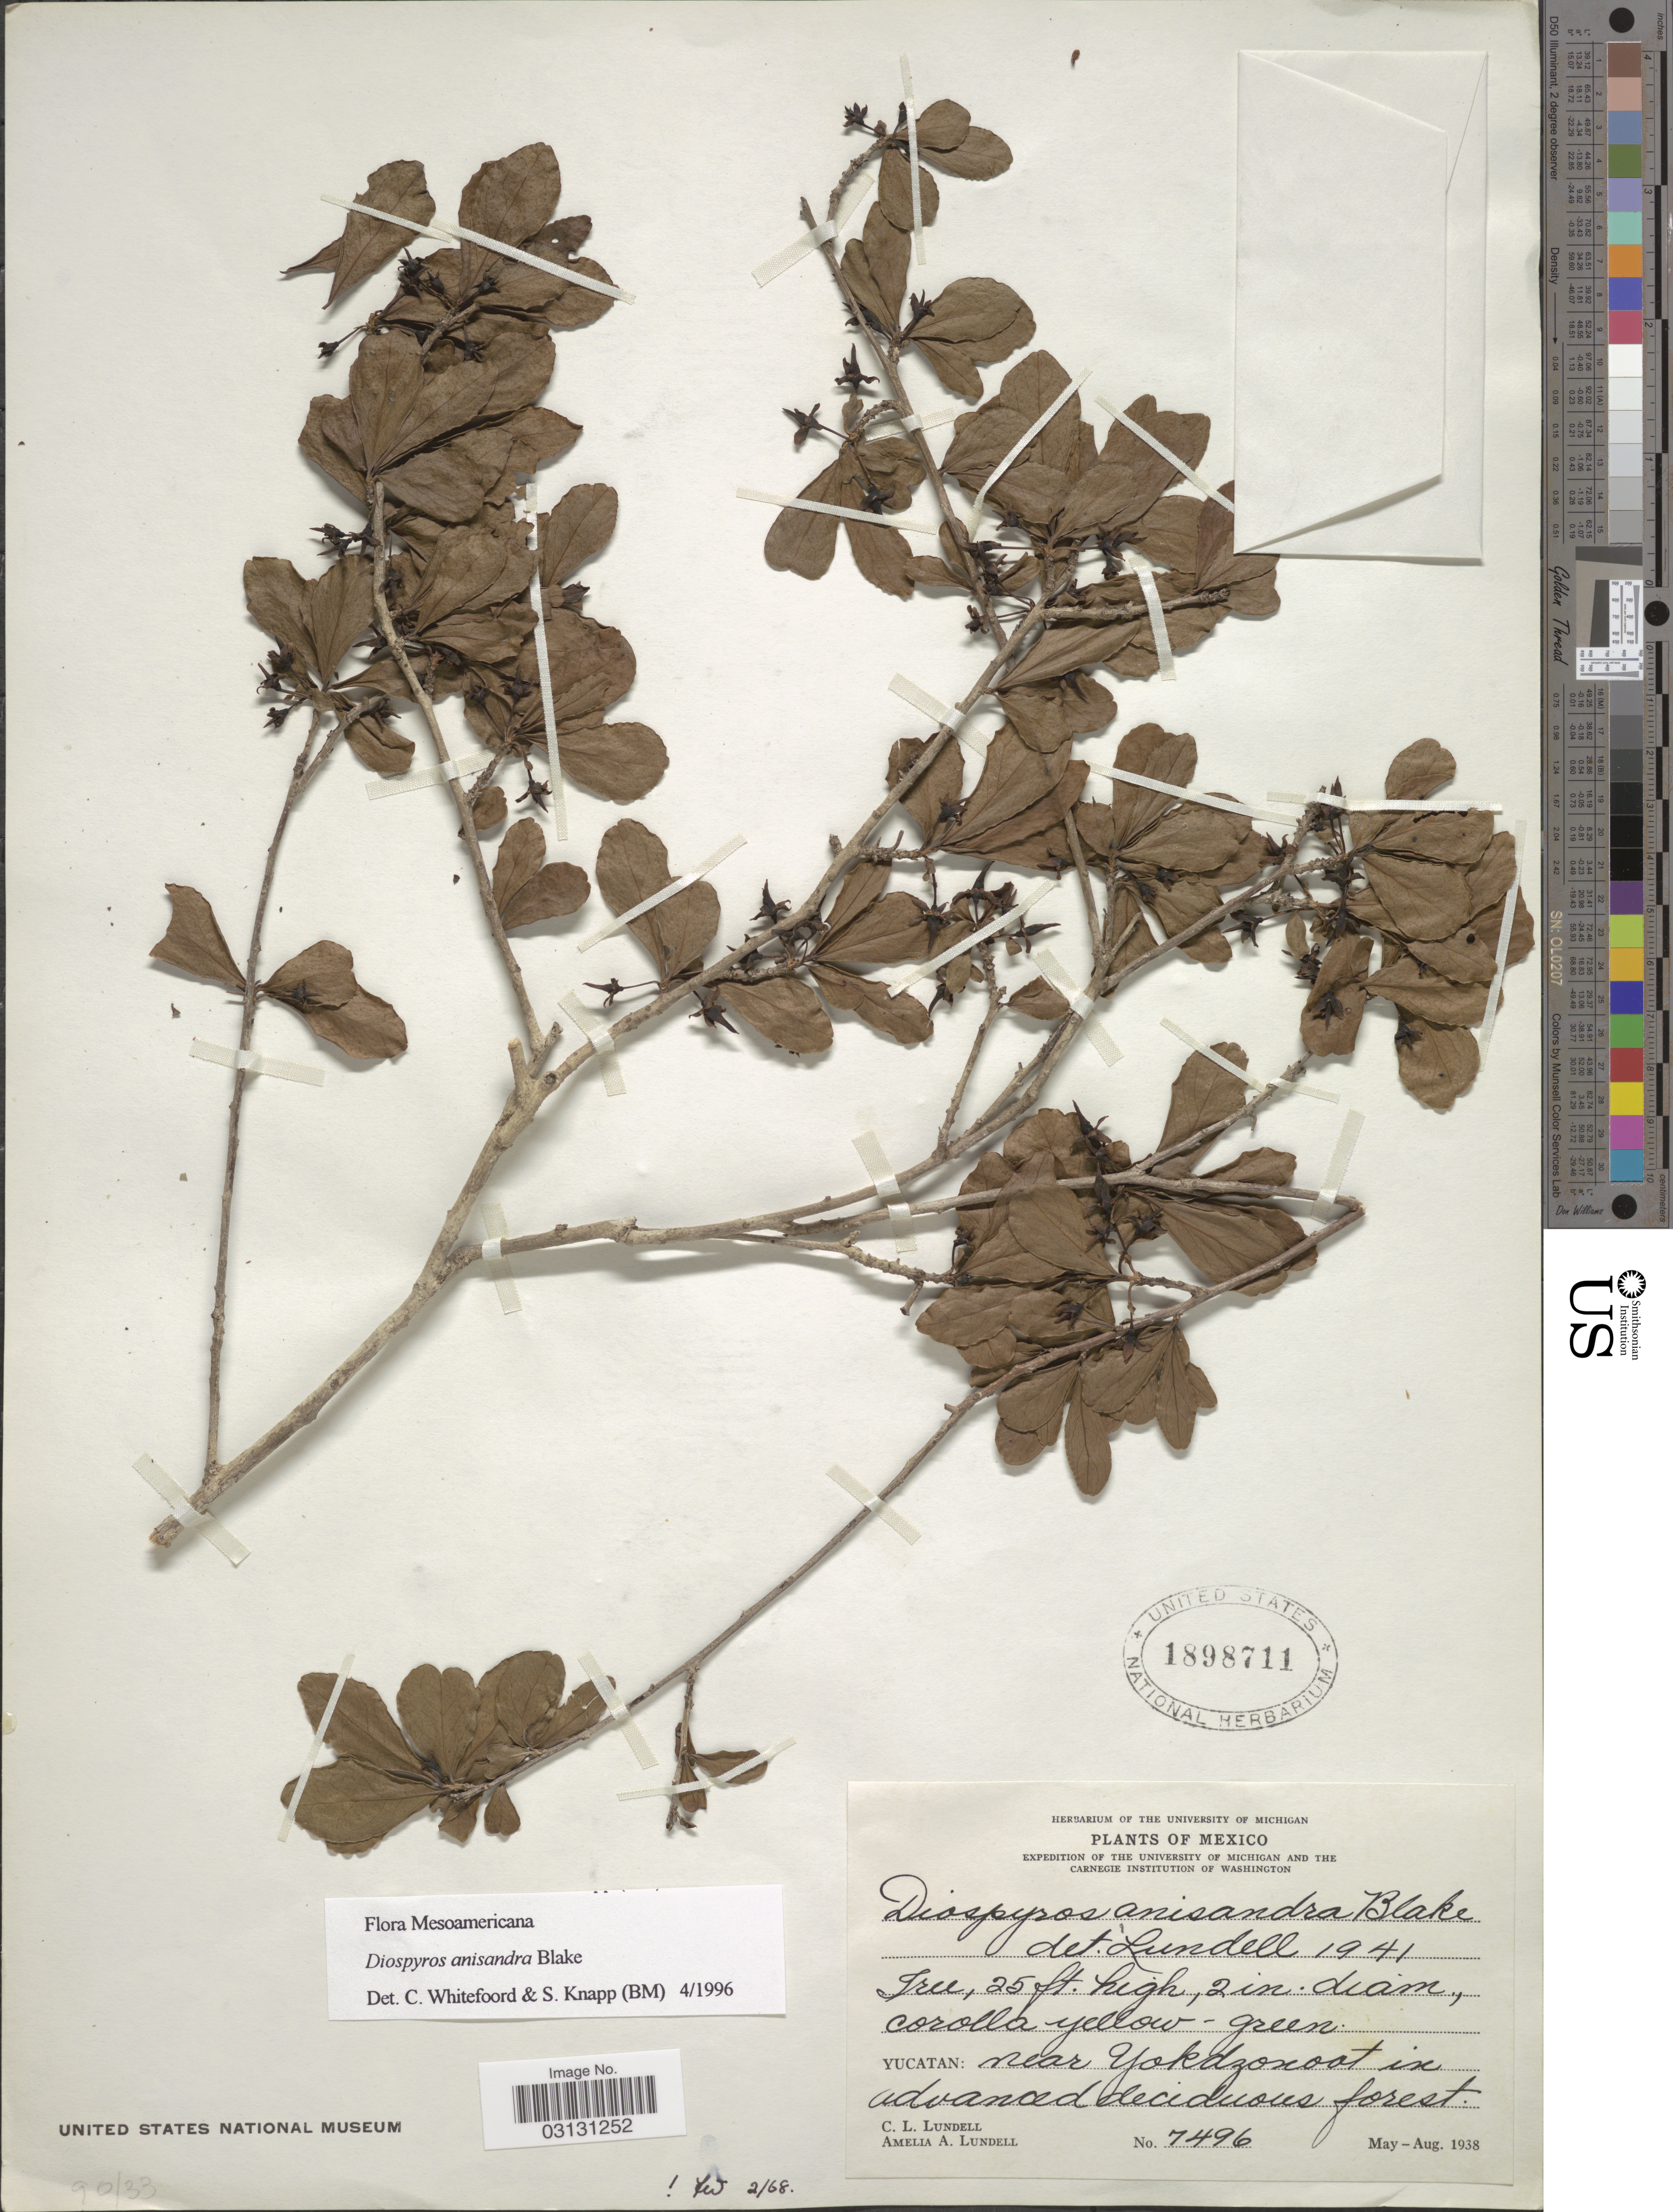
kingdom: Plantae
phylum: Tracheophyta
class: Magnoliopsida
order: Ericales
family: Ebenaceae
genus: Diospyros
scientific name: Diospyros anisandra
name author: S.F. Blake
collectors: C. L. Lundell & A. A. Lundell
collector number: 7496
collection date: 1938-05/1938-08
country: Mexico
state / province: Yucatán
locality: Near Yokdzonoot.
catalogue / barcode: US 1898711